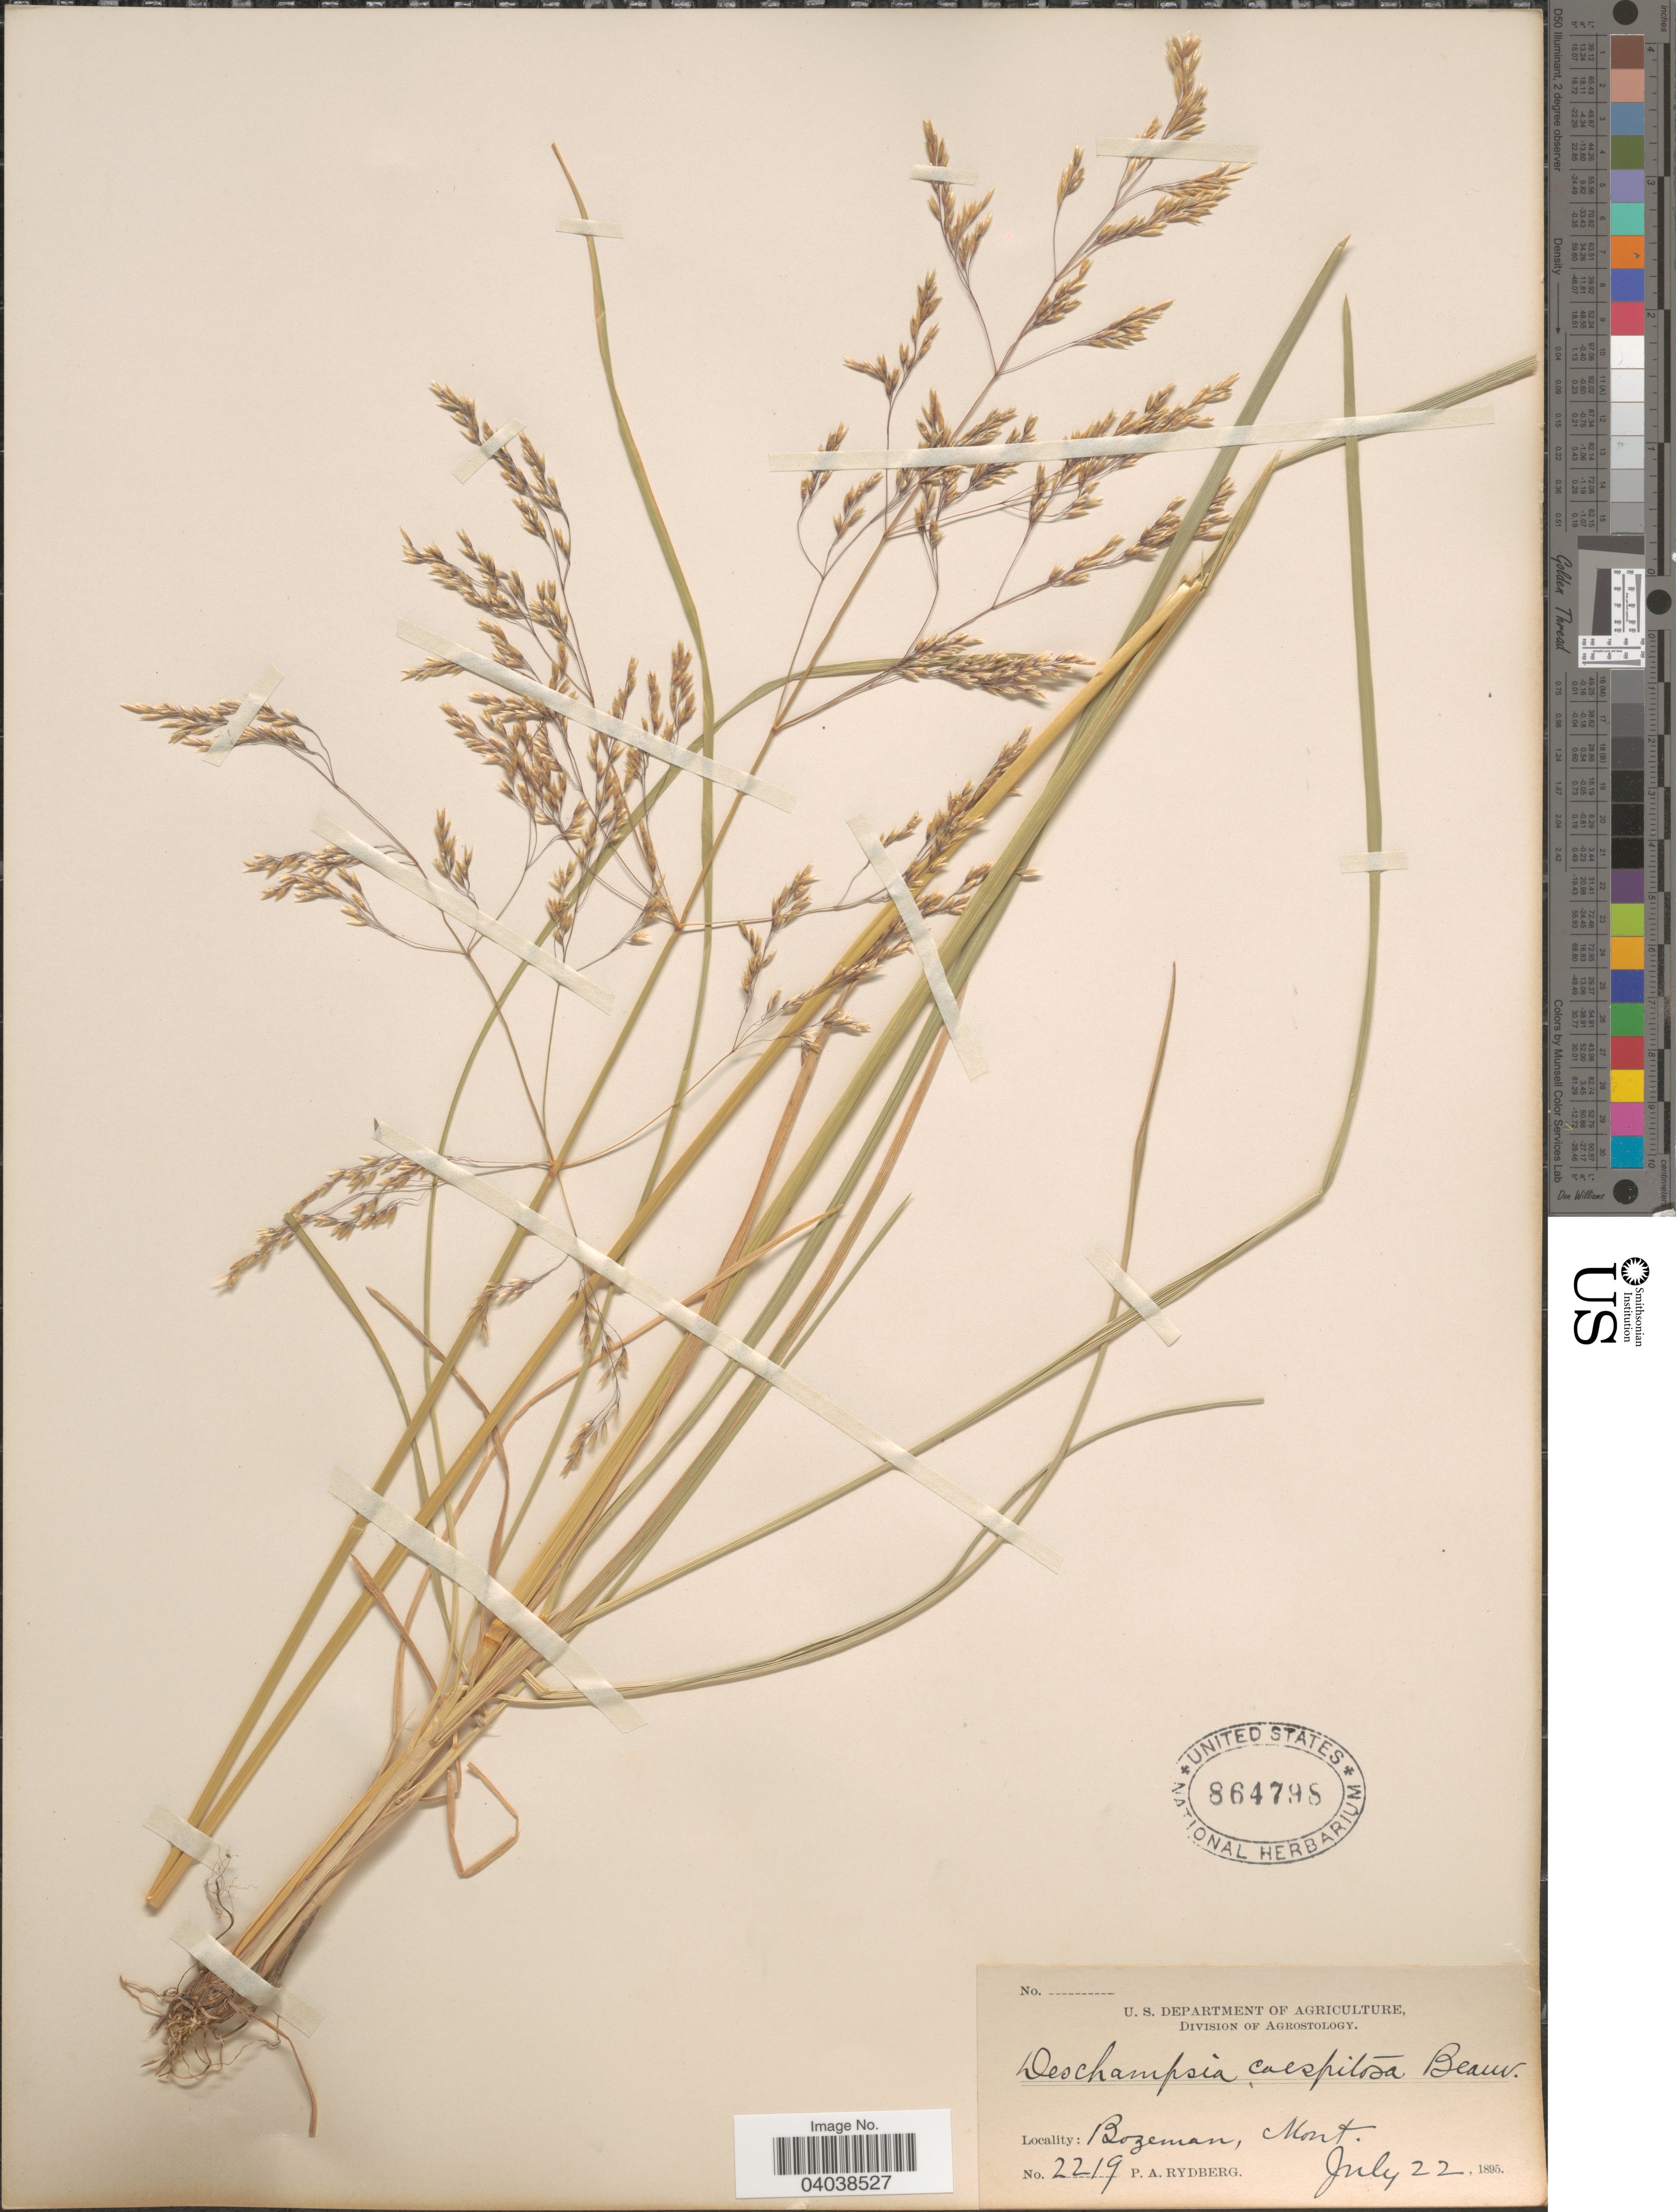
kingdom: Plantae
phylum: Tracheophyta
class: Liliopsida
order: Poales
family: Poaceae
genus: Deschampsia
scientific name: Deschampsia cespitosa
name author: (L.) P. Beauv.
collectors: P. A. Rydberg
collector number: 2219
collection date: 1895-07-22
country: United States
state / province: Montana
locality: Bozeman.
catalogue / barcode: US 864798